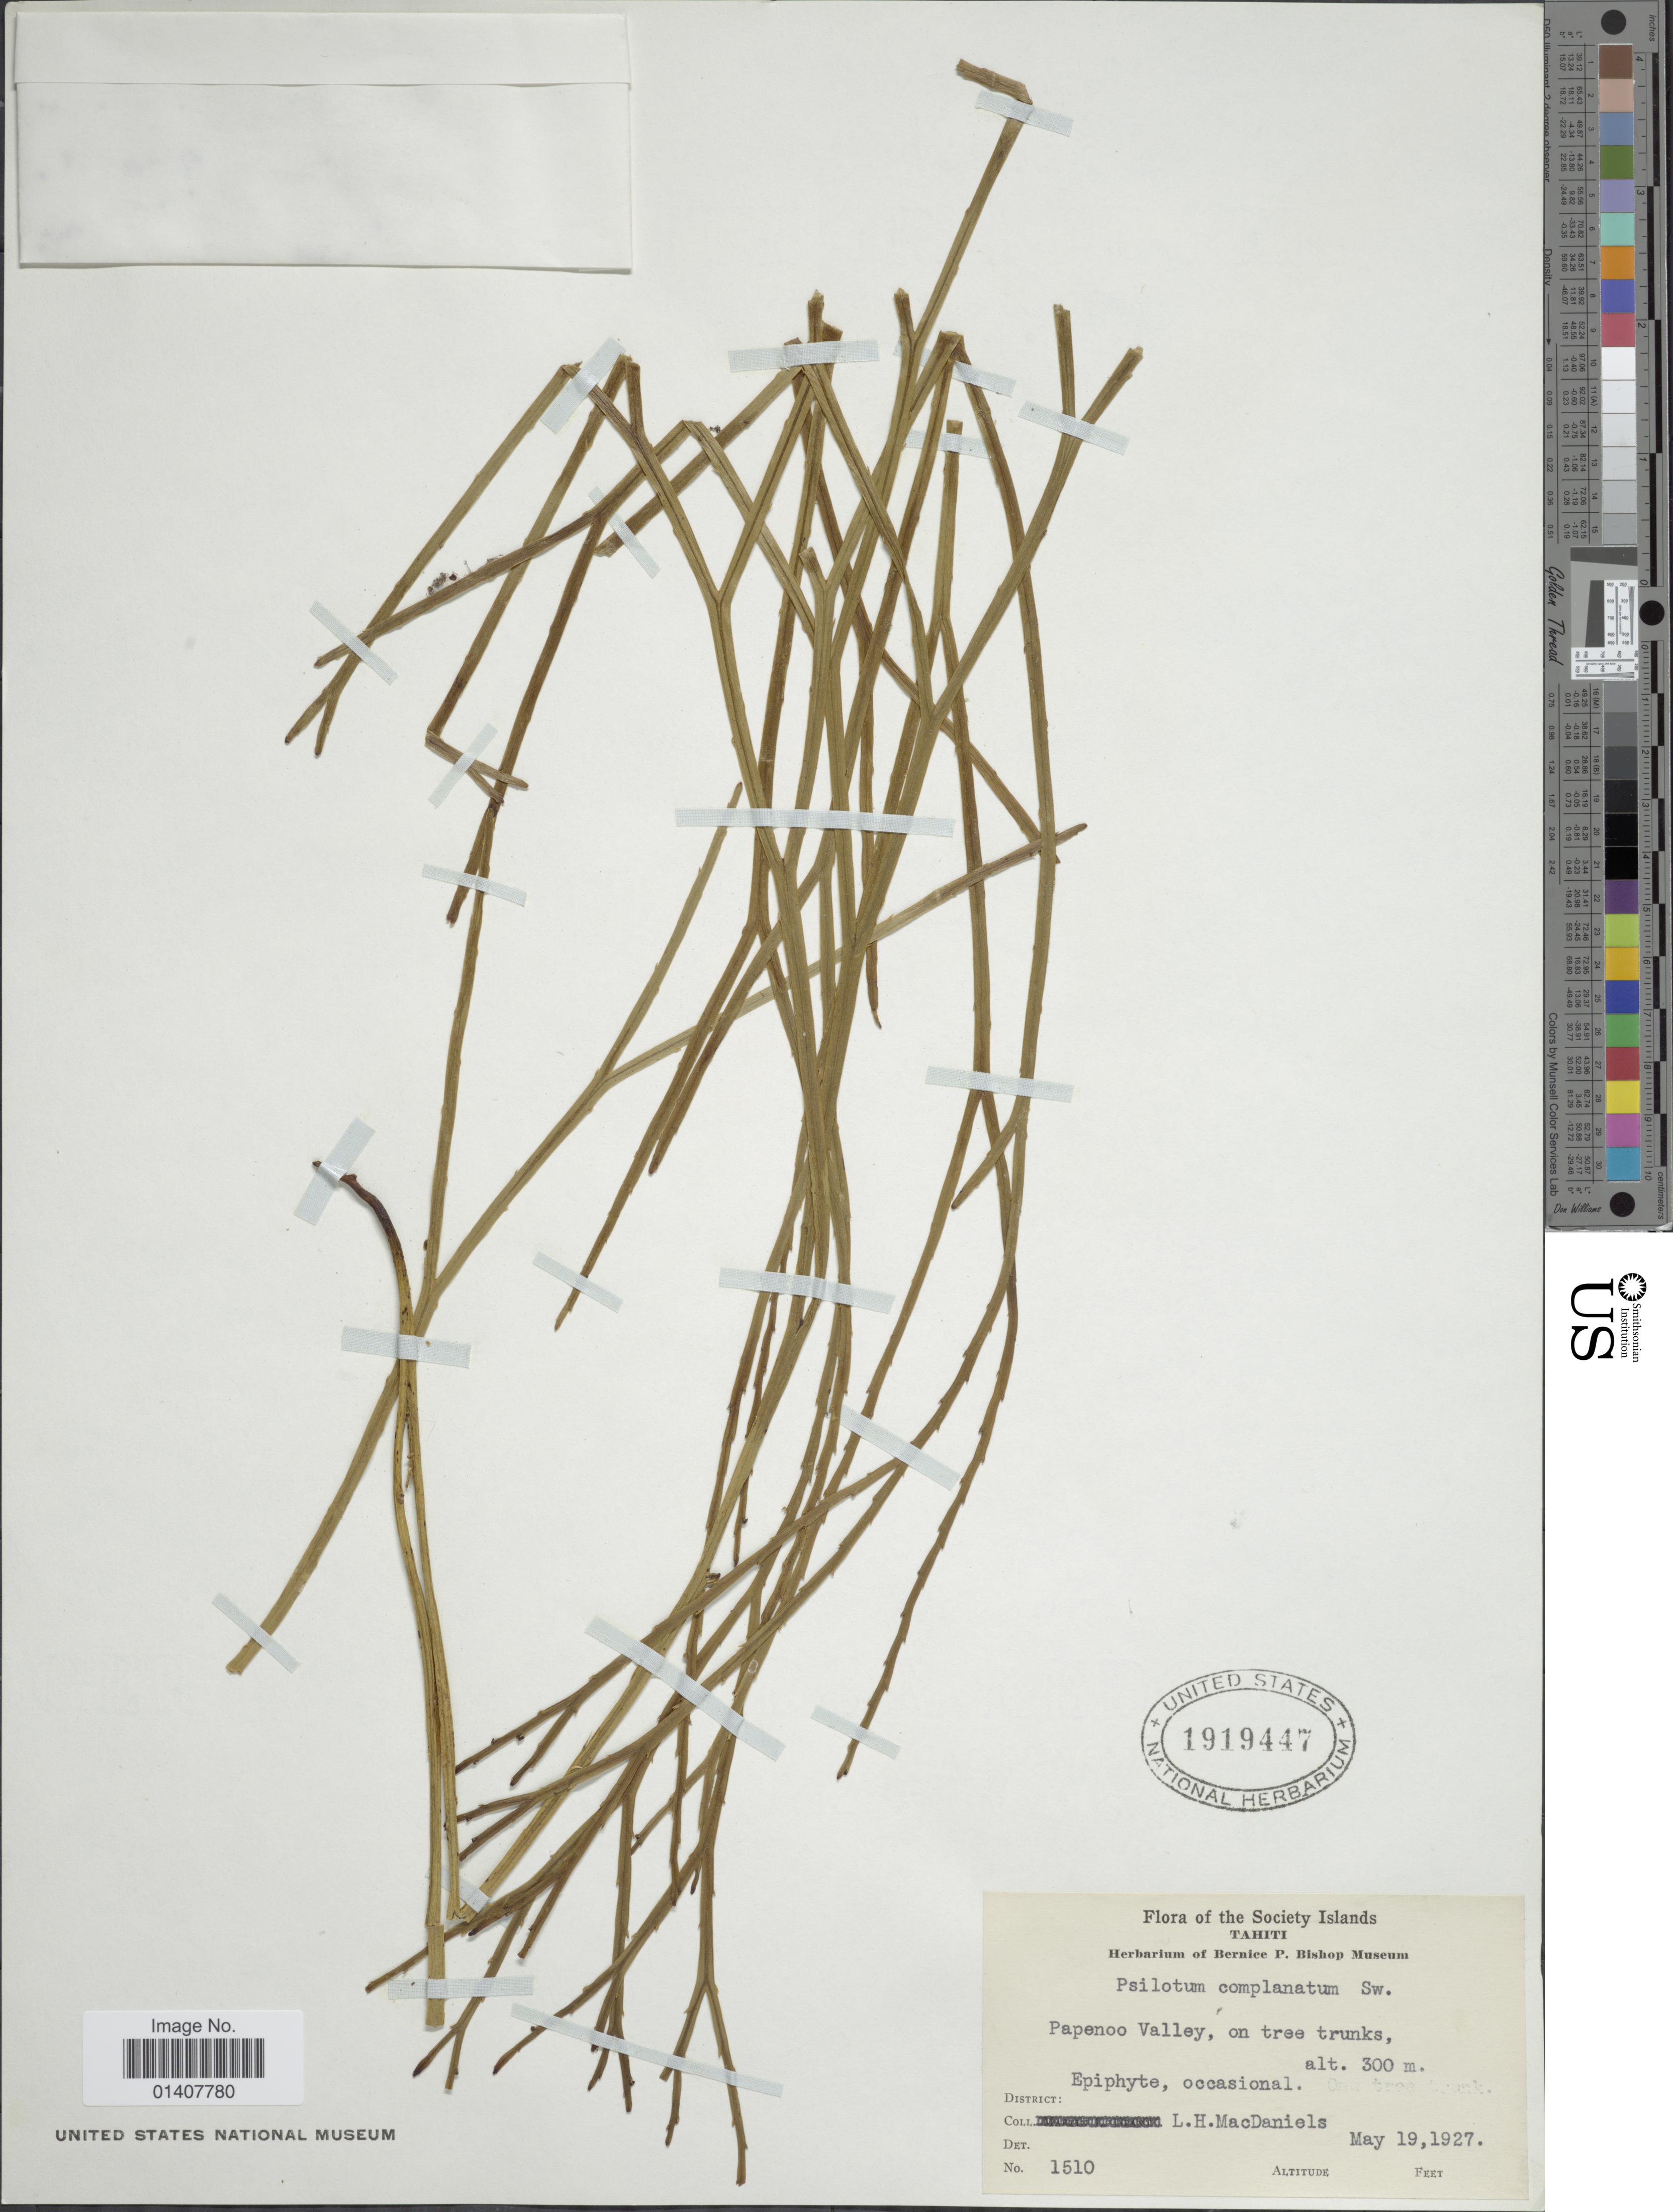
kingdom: Plantae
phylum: Tracheophyta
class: Polypodiopsida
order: Psilotales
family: Psilotaceae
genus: Psilotum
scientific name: Psilotum complanatum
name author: Sw.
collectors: L. H. MacDaniels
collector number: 1510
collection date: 1927-05-19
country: French Polynesia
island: Tahiti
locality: Papenoo valley, on tree trunks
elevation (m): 300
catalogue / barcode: US 1919447